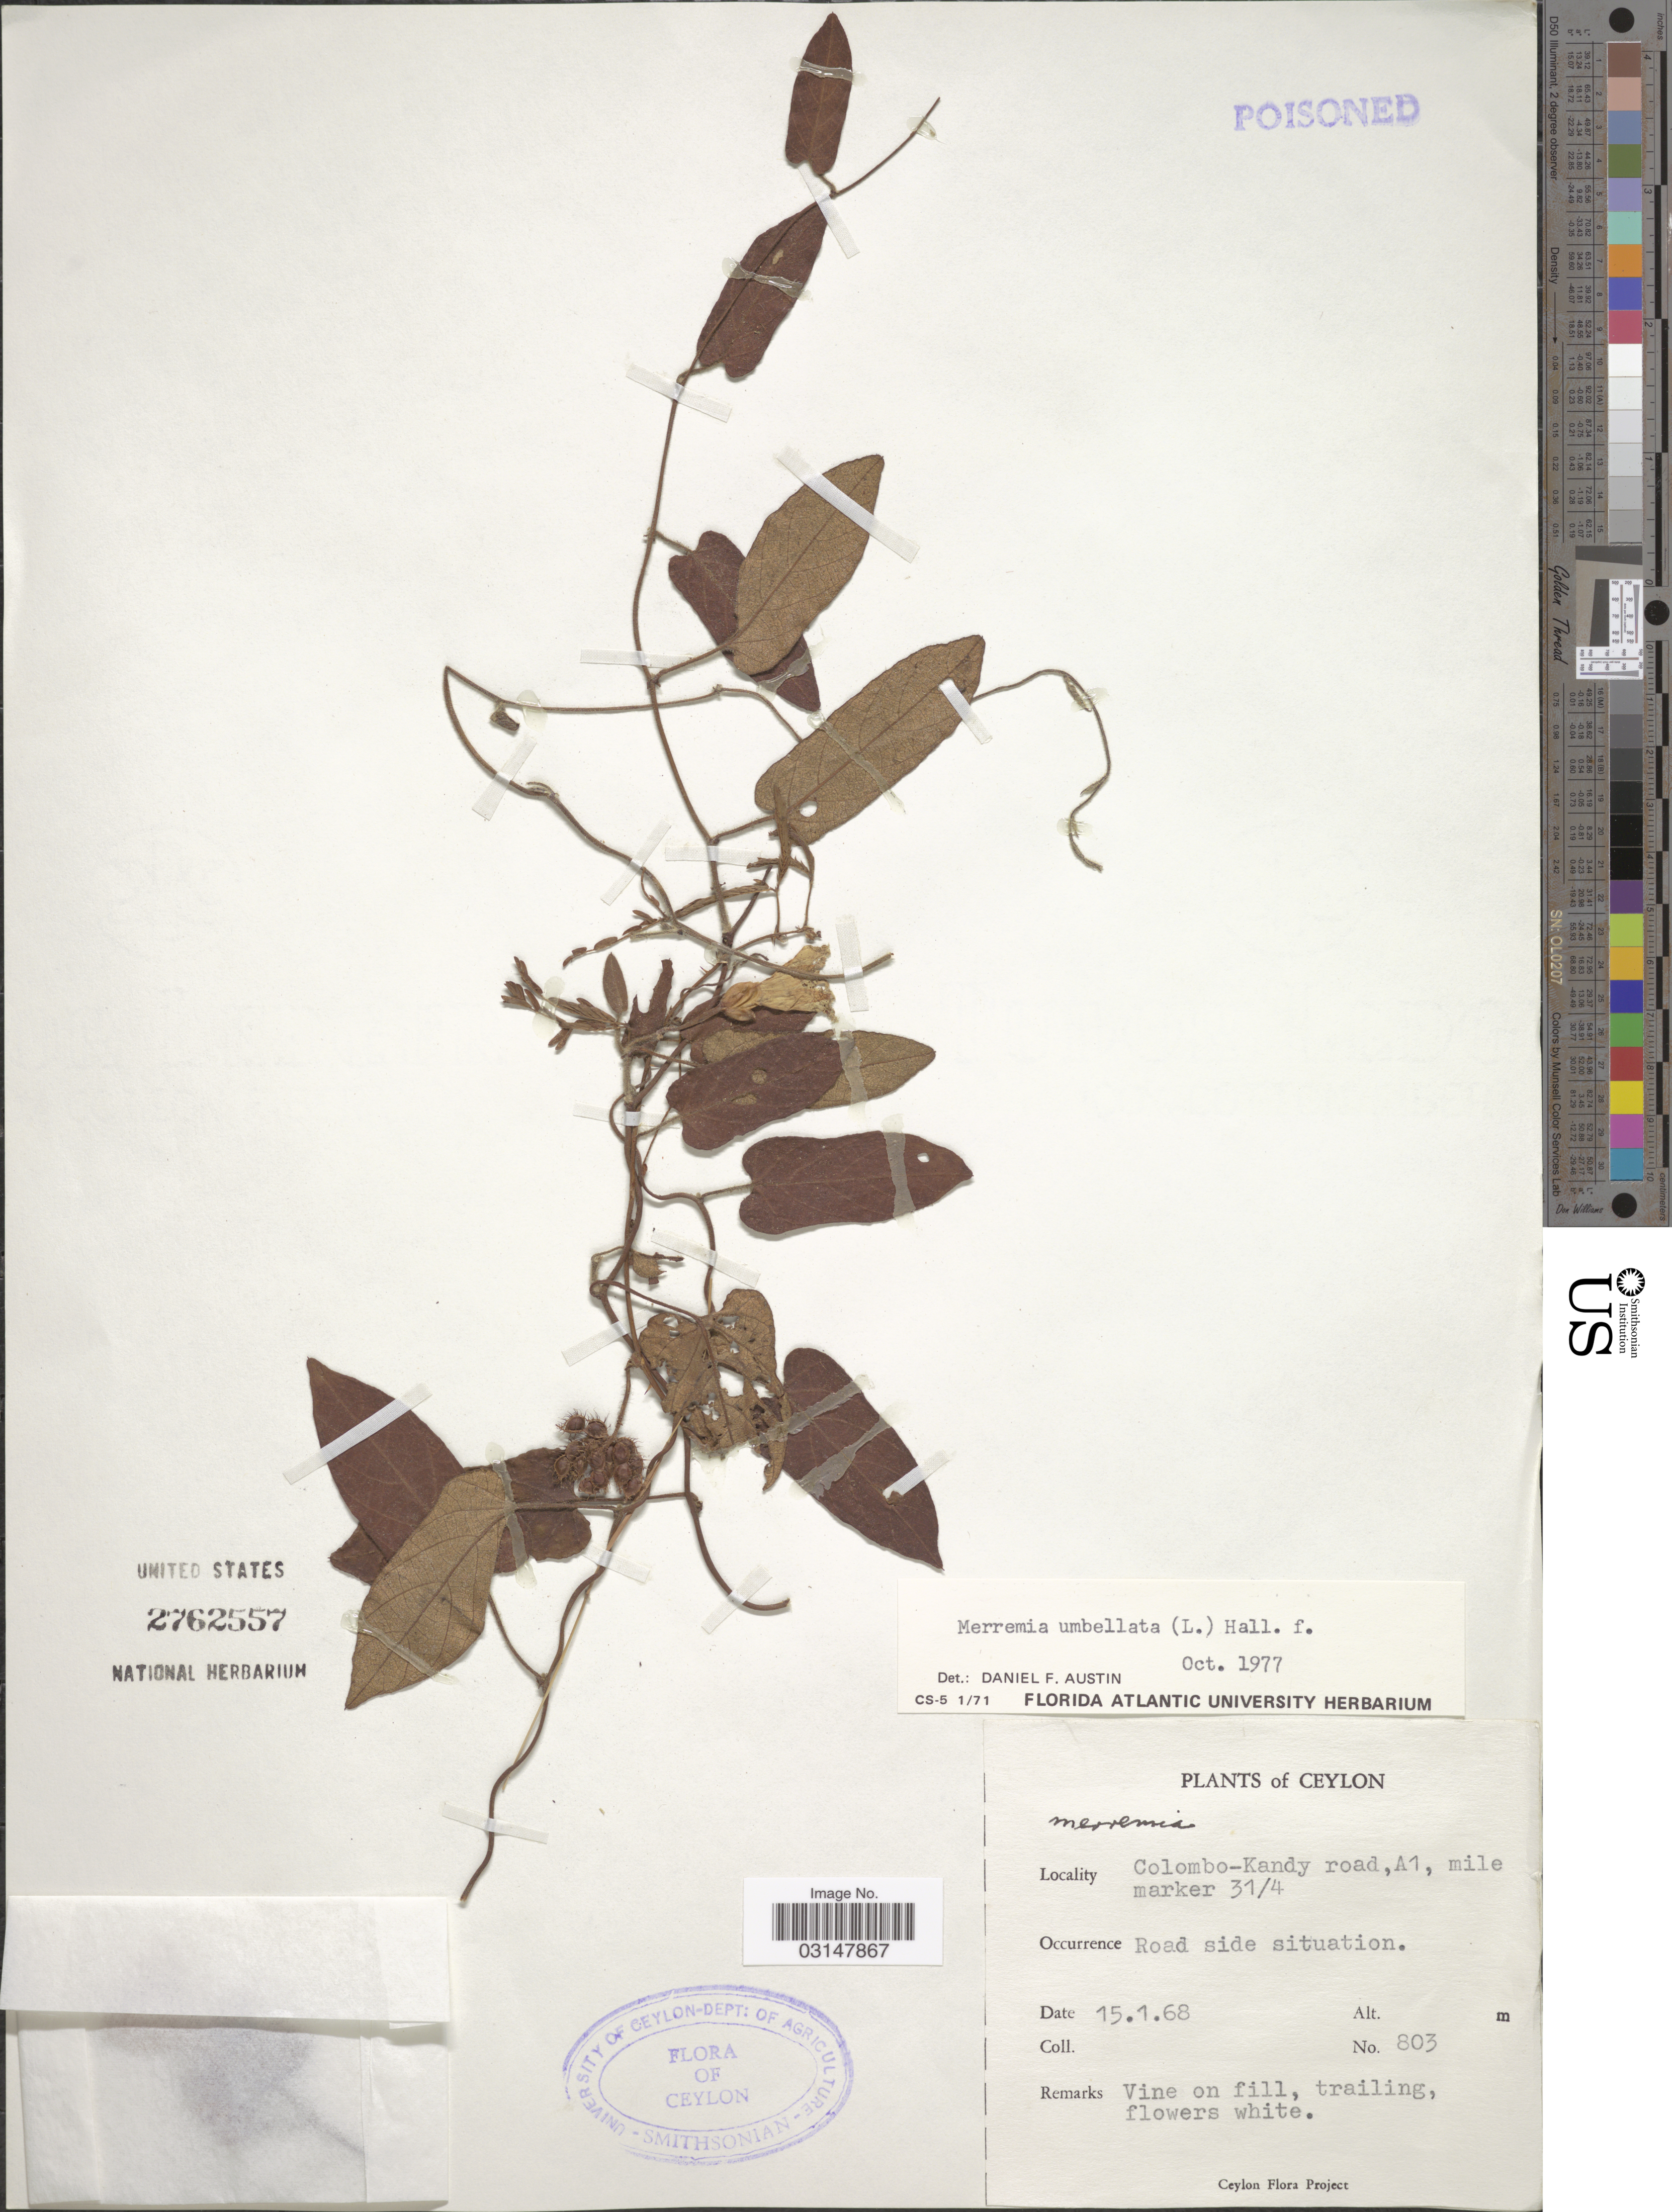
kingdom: Plantae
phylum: Tracheophyta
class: Magnoliopsida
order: Solanales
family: Convolvulaceae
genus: Camonea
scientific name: Camonea pilosa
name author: (Houtt.) A. R. Simões & Staples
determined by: Strong, Mark T., (BOT), Smithsonian Institution - National Museum of Natural History (UNITED STATES)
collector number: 803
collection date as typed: Transcribed d/m/y: 15/1/68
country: Sri Lanka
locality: Ceylon. Colombo-Kandy road, A1, mile marker 31/4. Road side situation.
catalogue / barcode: US 2762557